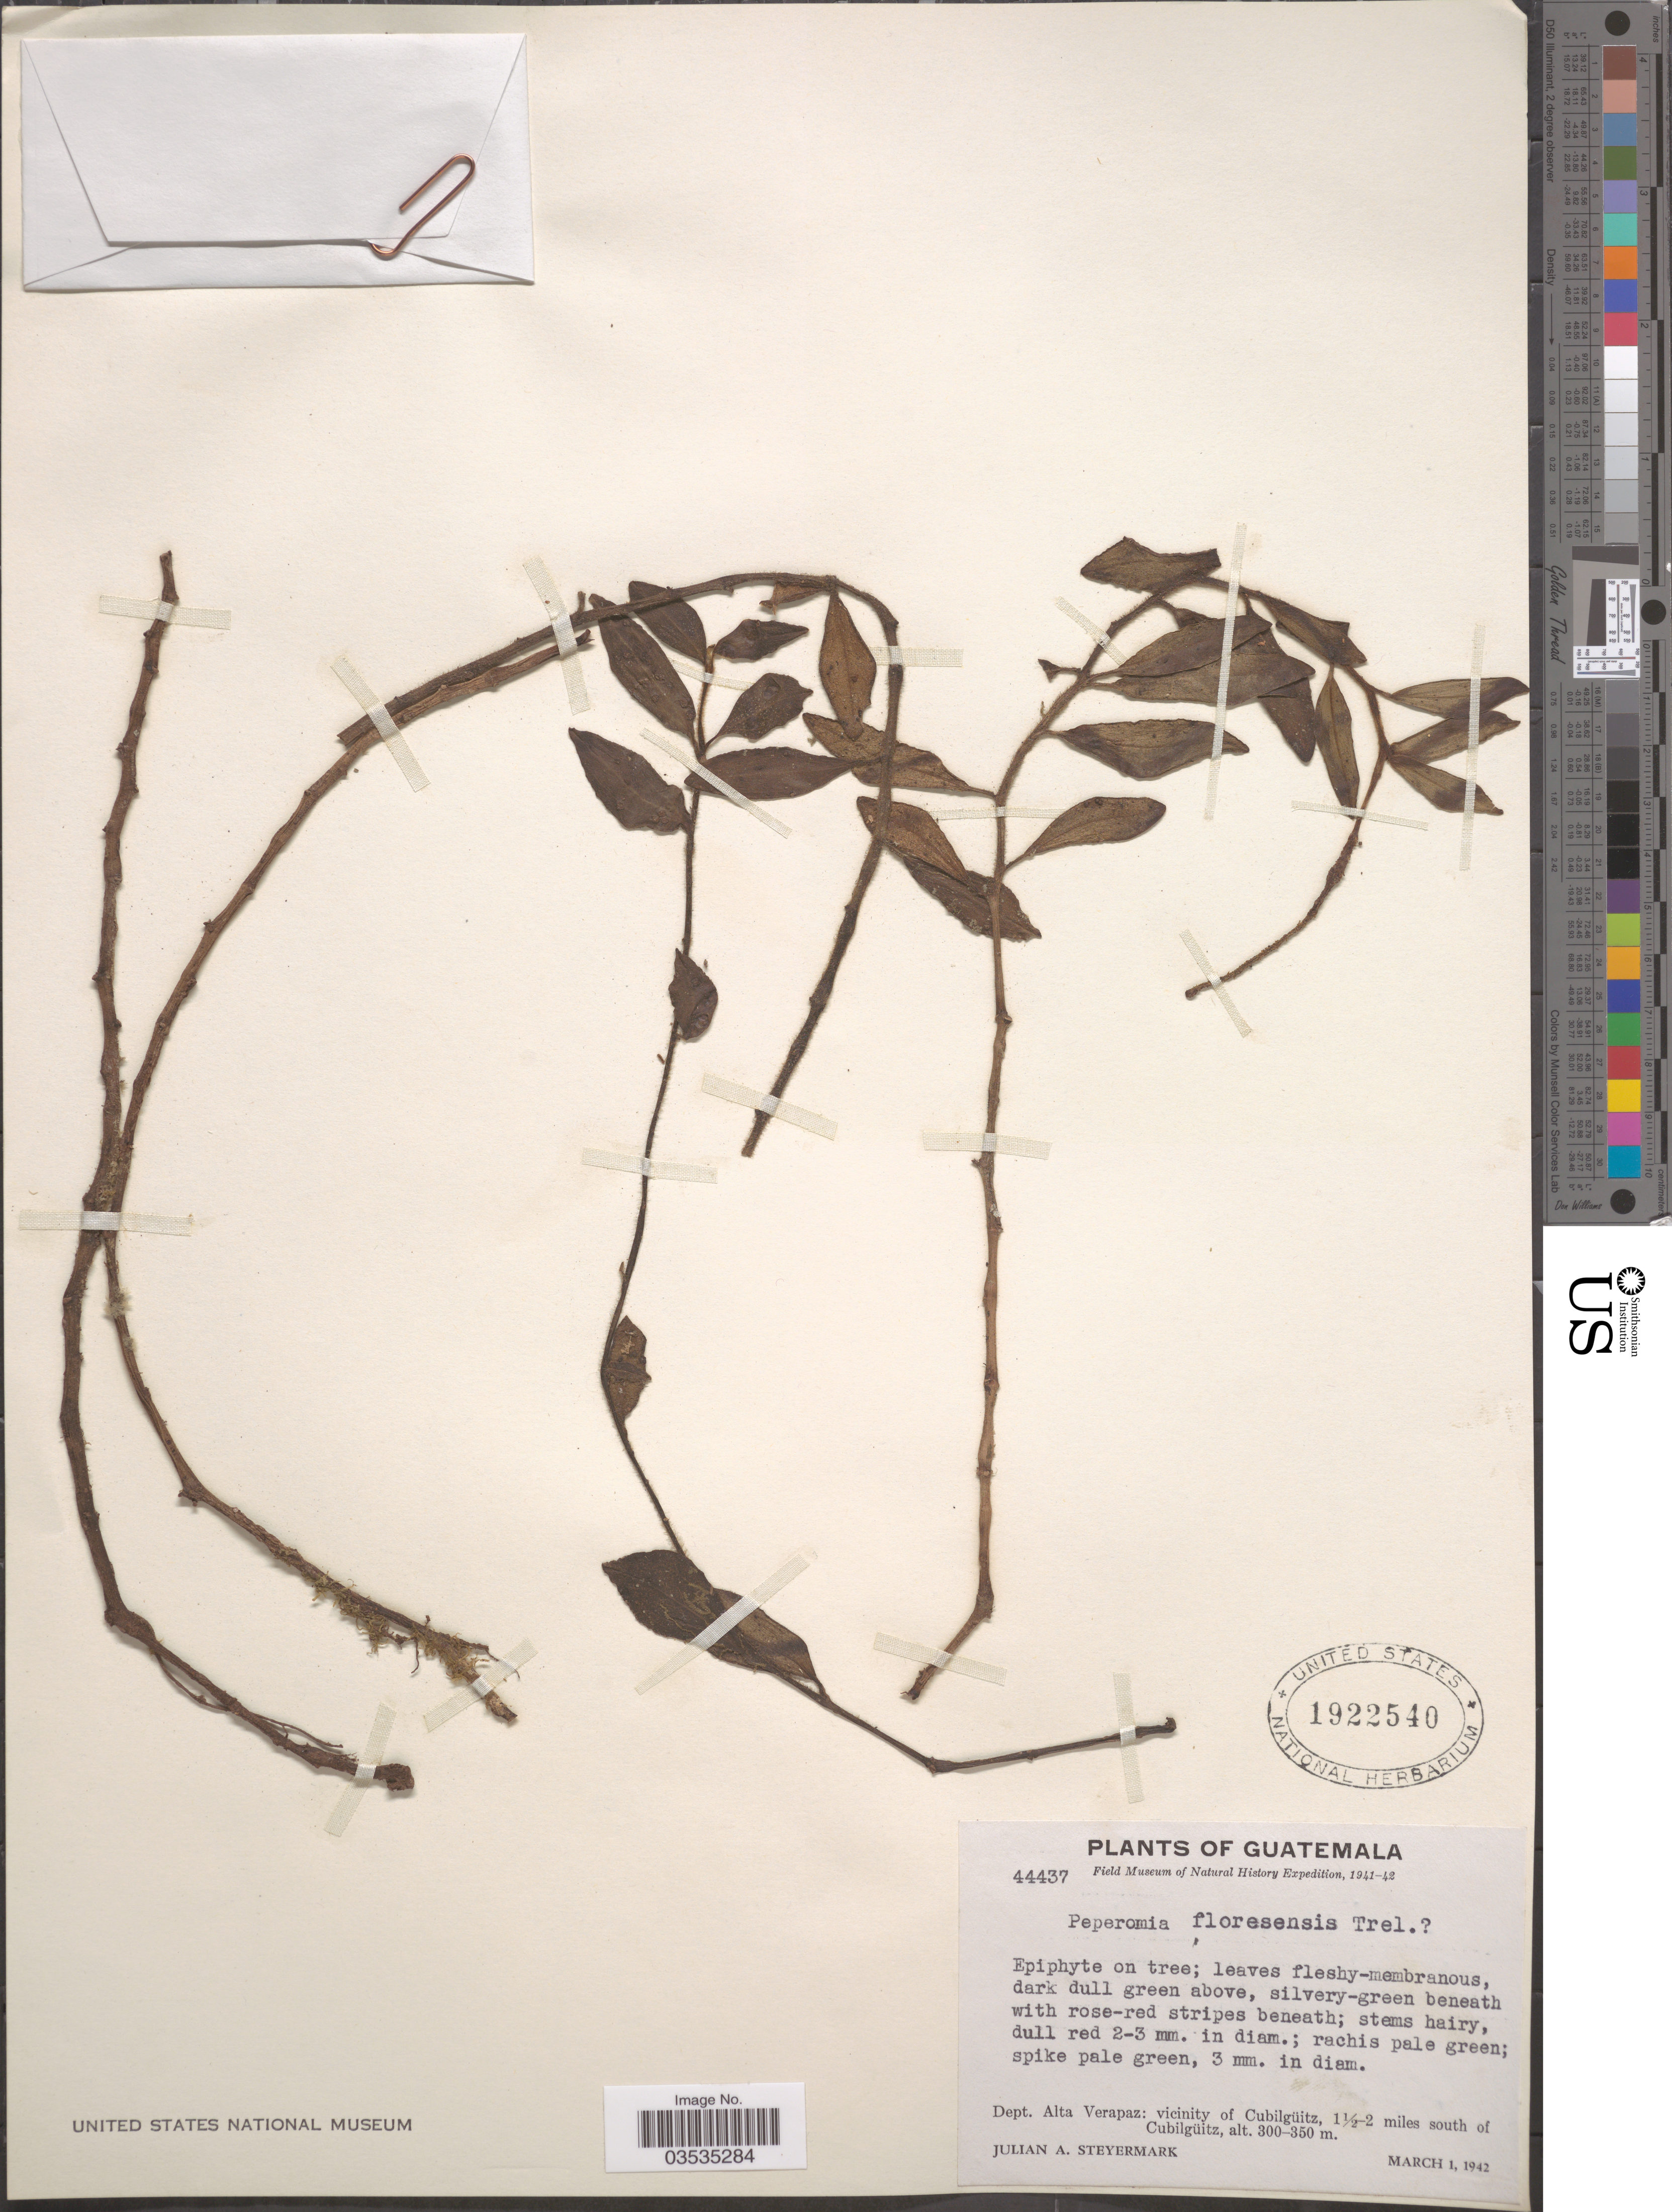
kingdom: Plantae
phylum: Tracheophyta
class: Magnoliopsida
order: Piperales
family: Piperaceae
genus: Peperomia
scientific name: Peperomia floresensis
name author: Trel.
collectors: J. Steyermark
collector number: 44437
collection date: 1942-03-01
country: Guatemala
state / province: Alta Verapaz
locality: Dept. Alta Verapaz: vicinity of Cubilqüitz, 1½-2 miles south of Cubilgüitz.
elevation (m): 300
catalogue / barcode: US 1922540